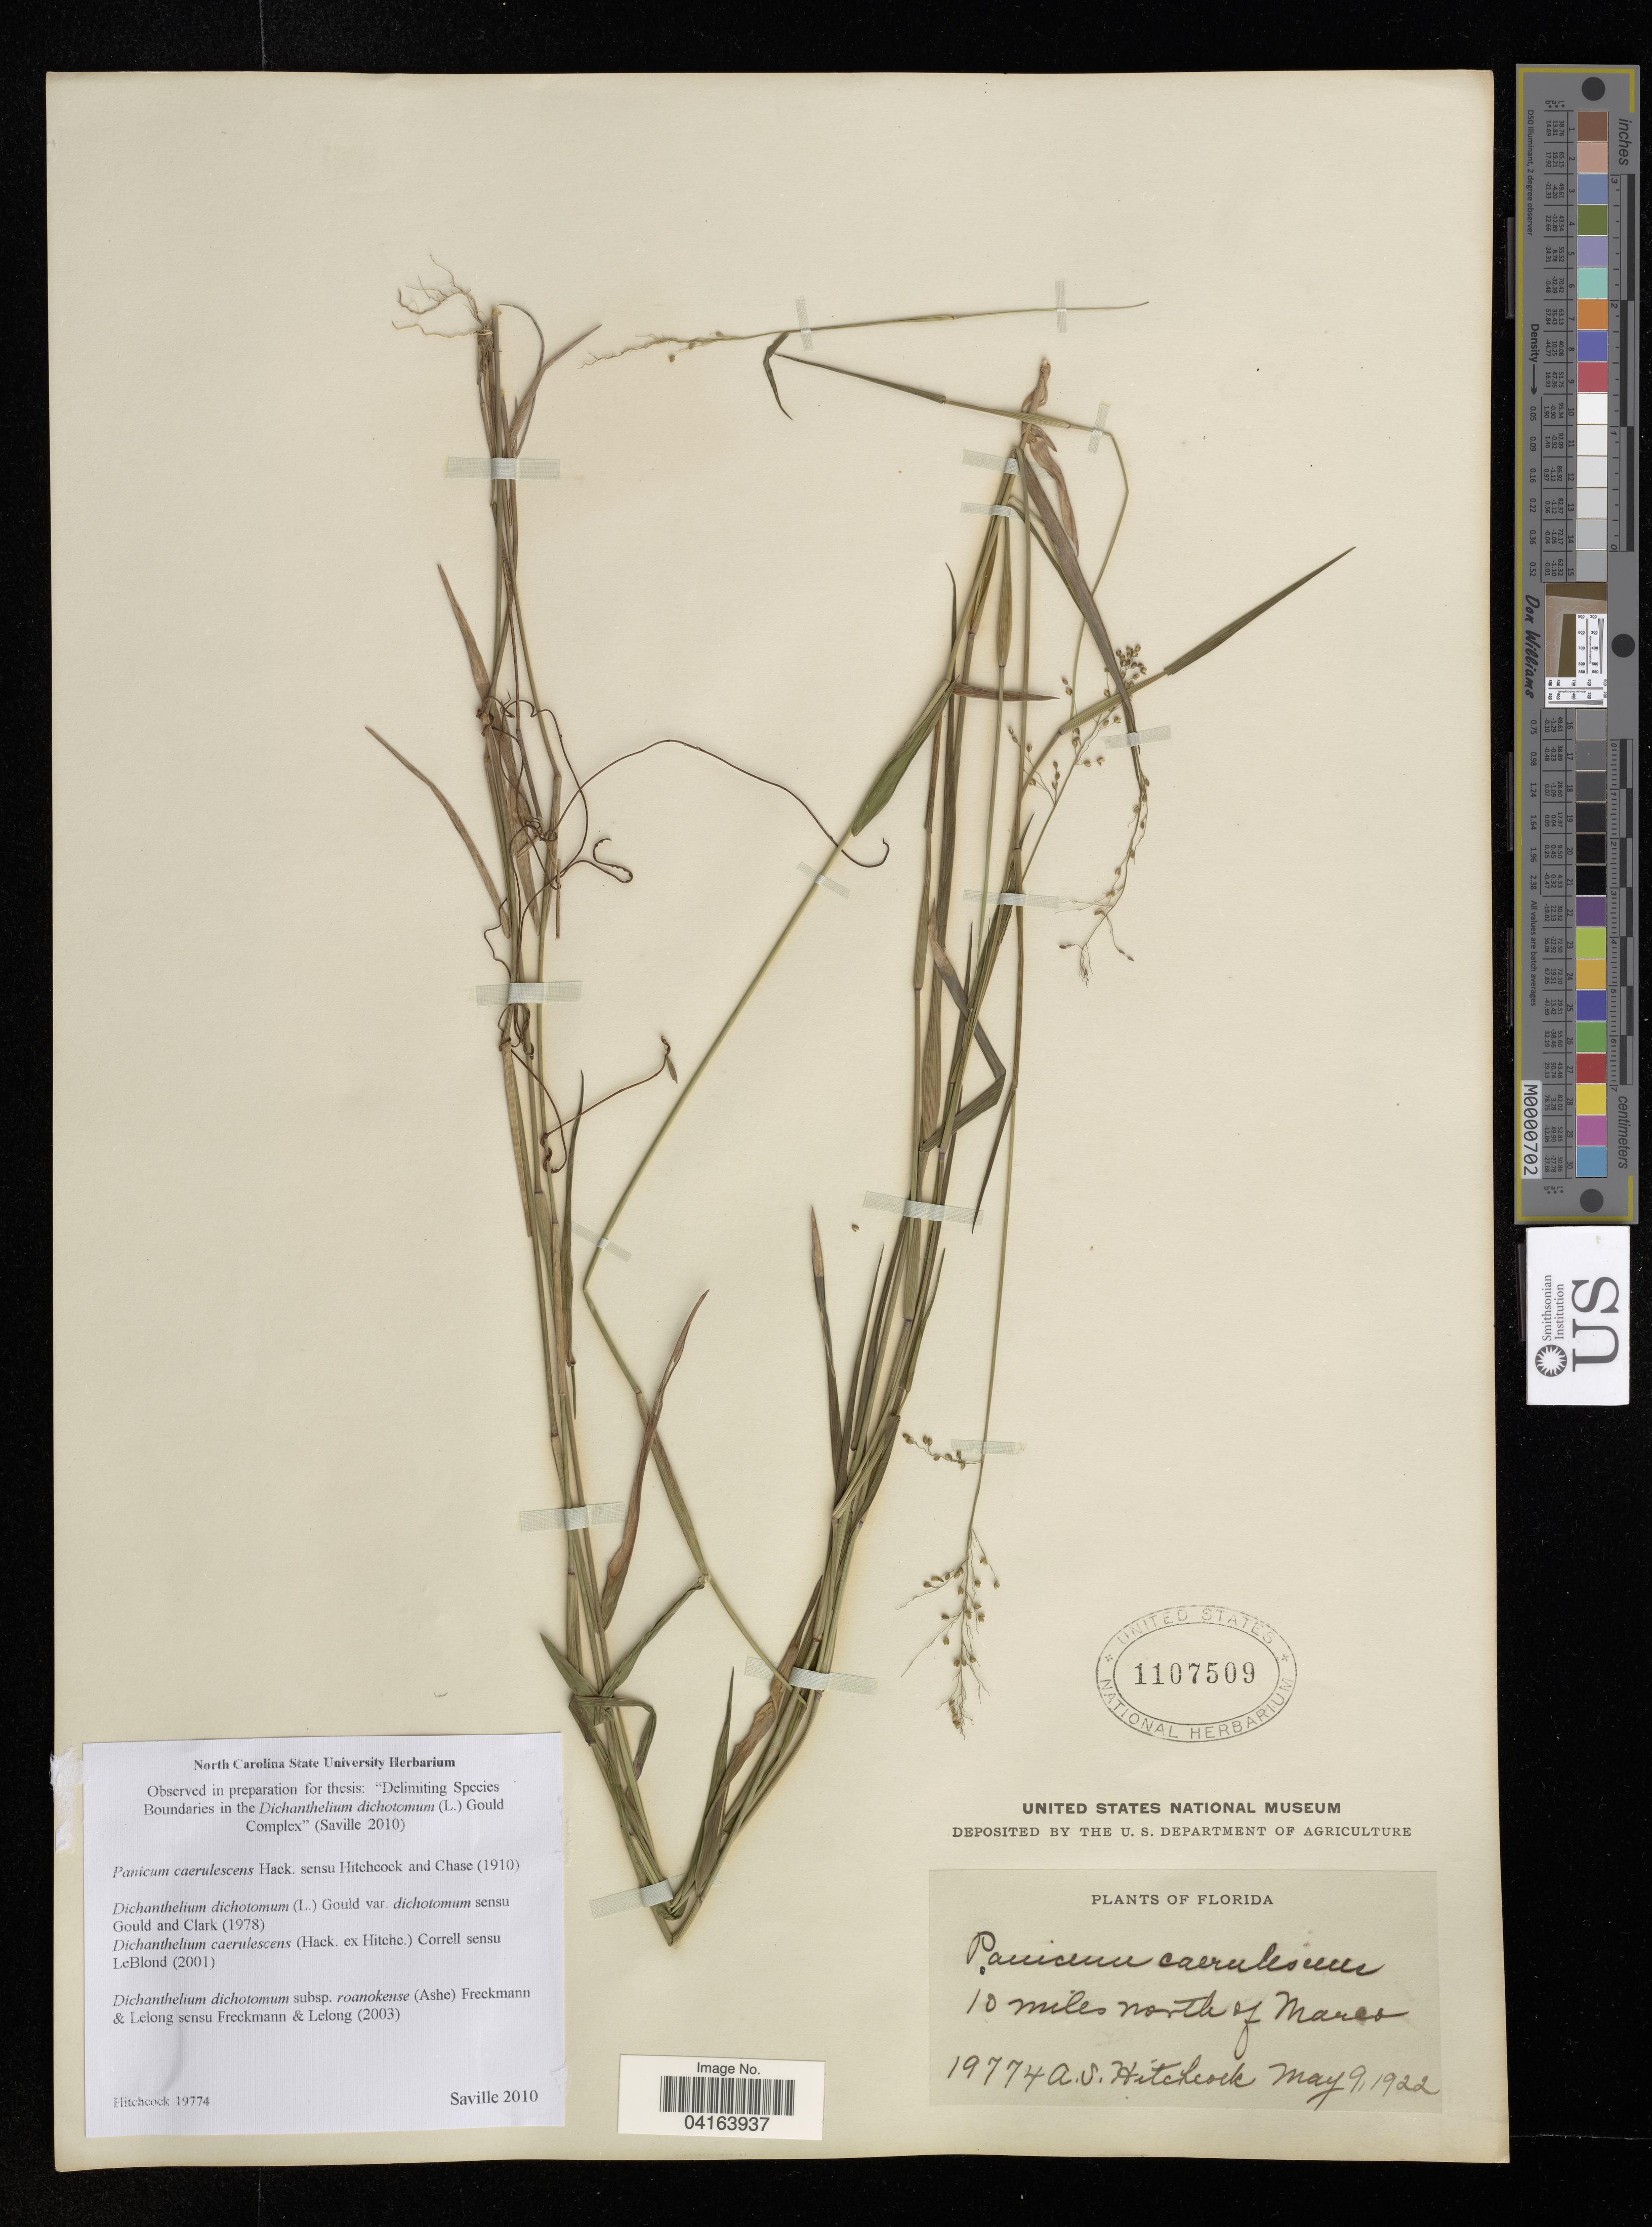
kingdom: Plantae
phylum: Tracheophyta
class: Liliopsida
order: Poales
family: Poaceae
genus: Dichanthelium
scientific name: Dichanthelium dichotomum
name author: (L.) Gould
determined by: Saville, A. C., (NCSC), North Carolina State University (UNITED STATES)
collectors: A. Hitchcock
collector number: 19774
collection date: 1922-05-09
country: United States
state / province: Florida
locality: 10 miles north of Mares.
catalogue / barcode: US 1107509